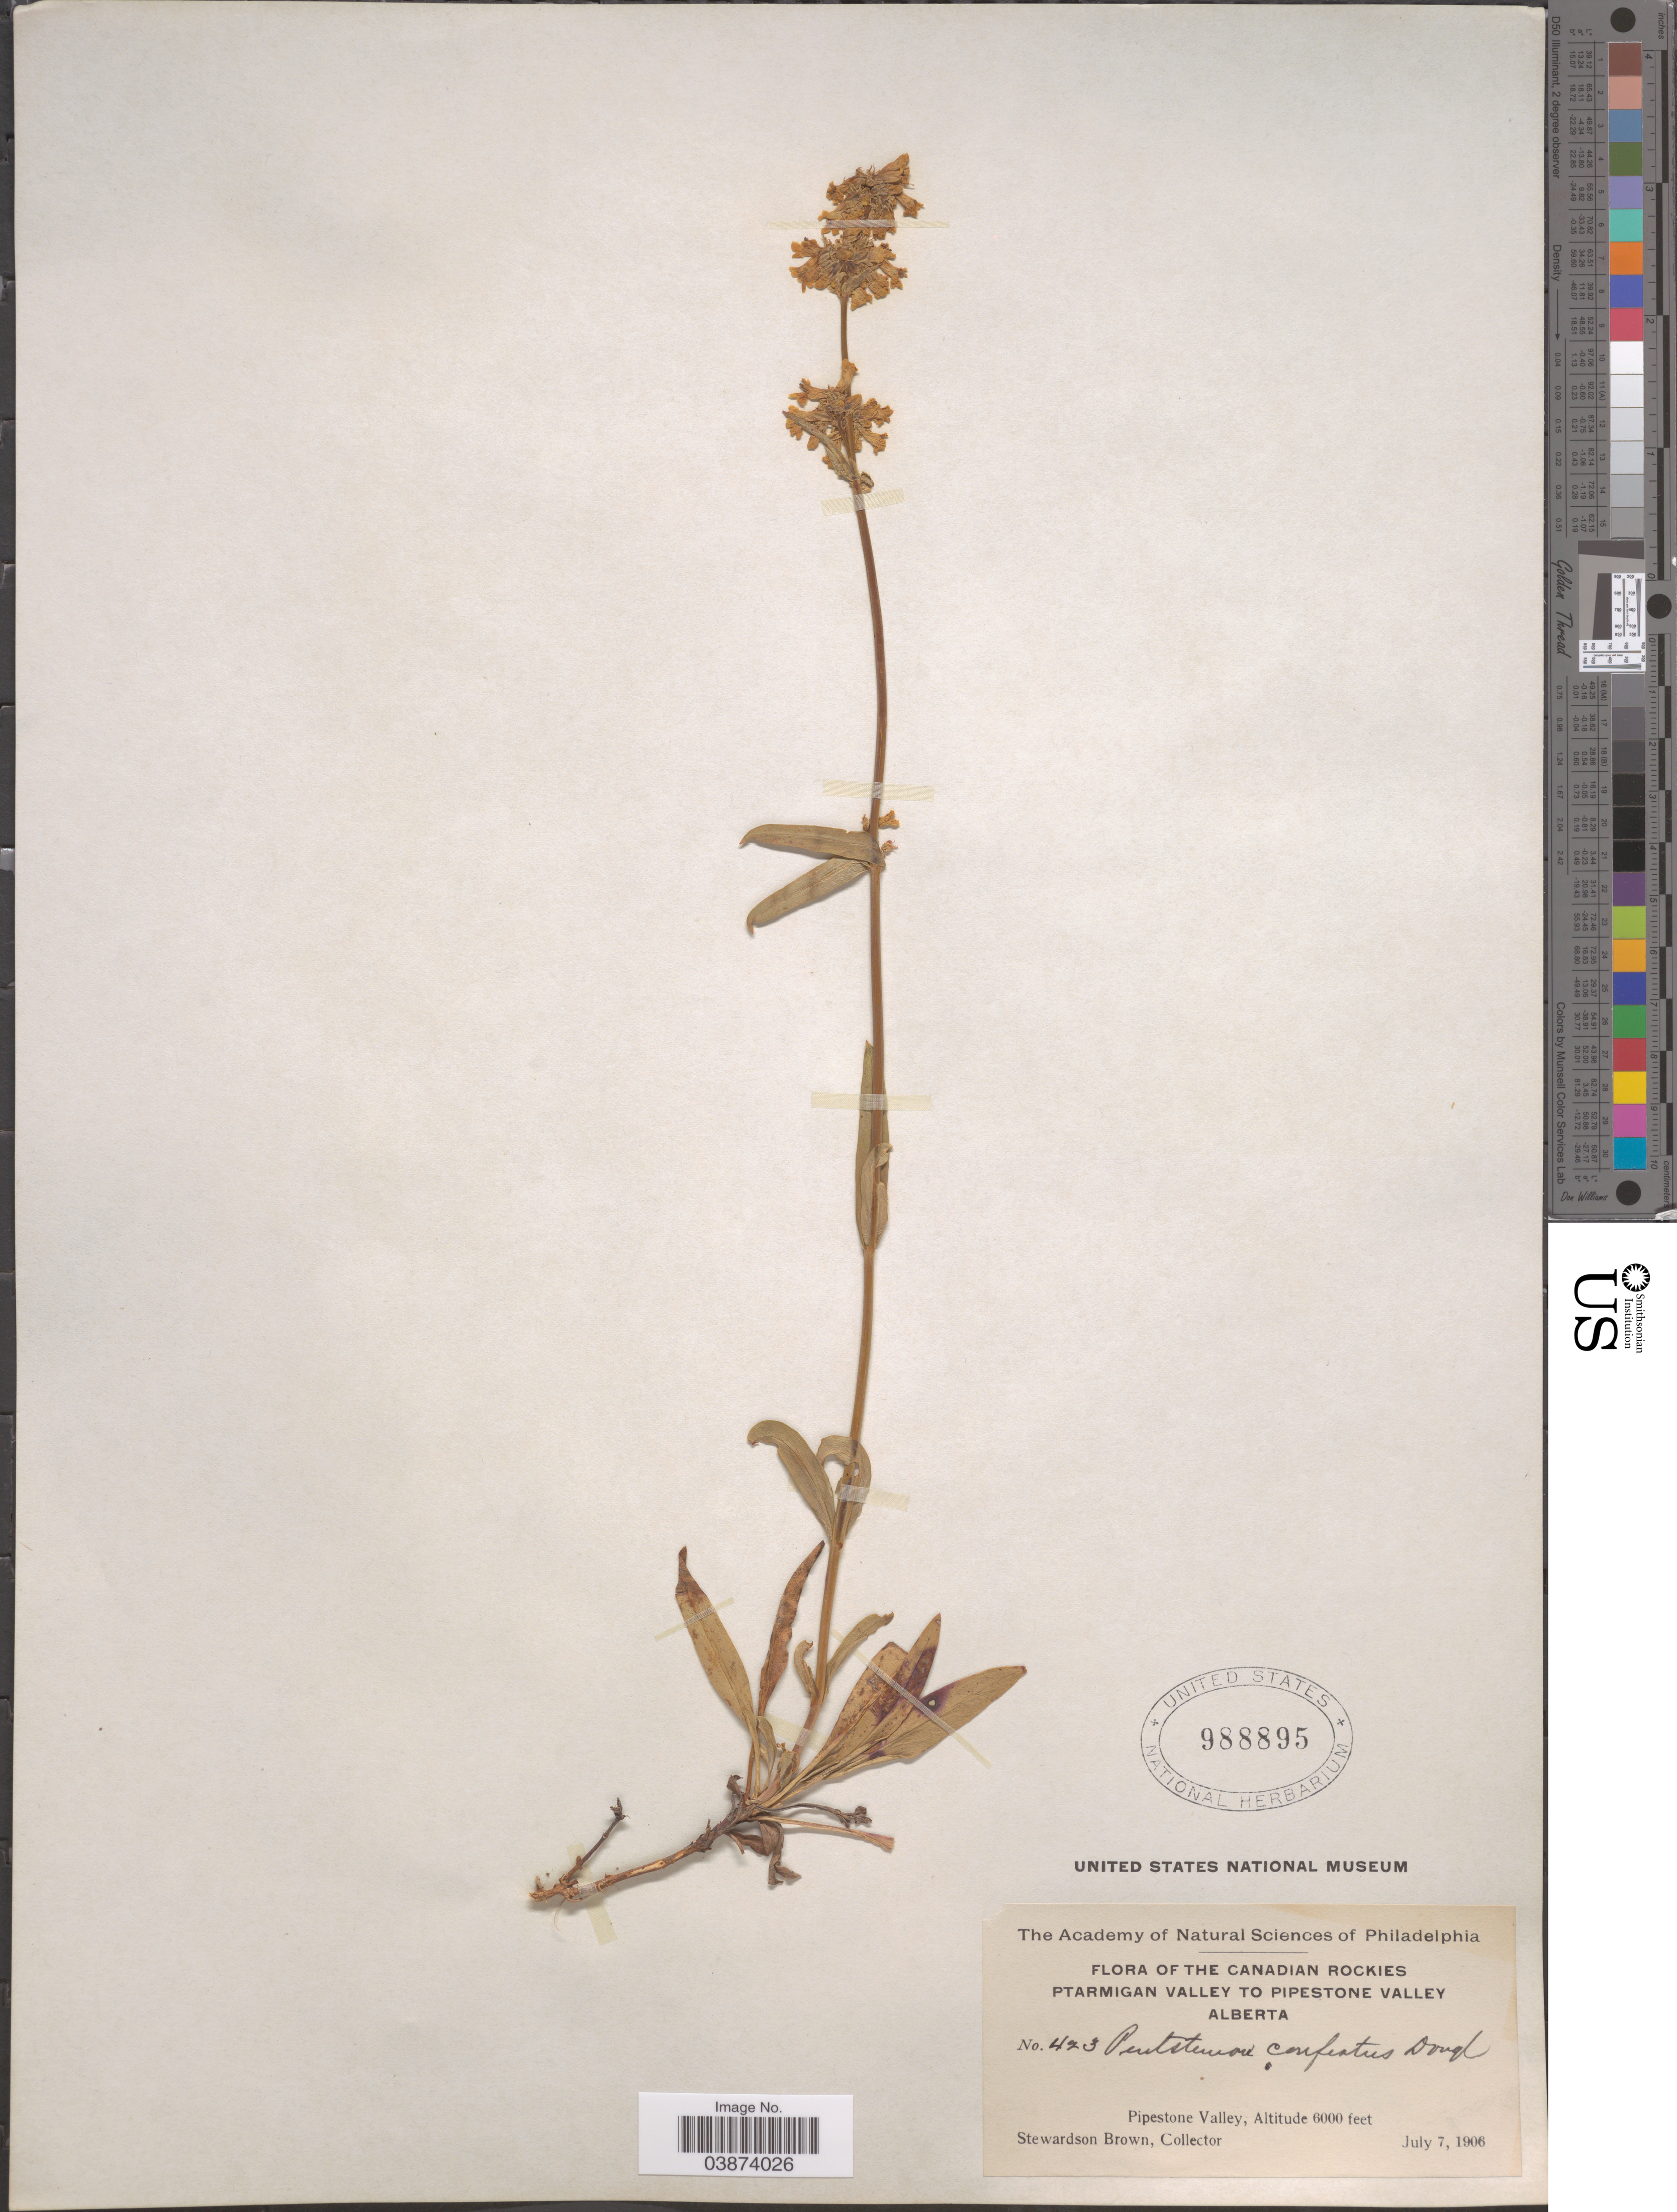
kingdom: Plantae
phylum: Tracheophyta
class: Magnoliopsida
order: Lamiales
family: Plantaginaceae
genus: Penstemon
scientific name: Penstemon confertus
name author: Douglas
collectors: S. Brown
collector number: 423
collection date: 1906-07-07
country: Canada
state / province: Alberta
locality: Canadian Rockies. Ptarmigan Valley to Pipestone Valley. Pipestone Valley.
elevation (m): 1829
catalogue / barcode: US 988895